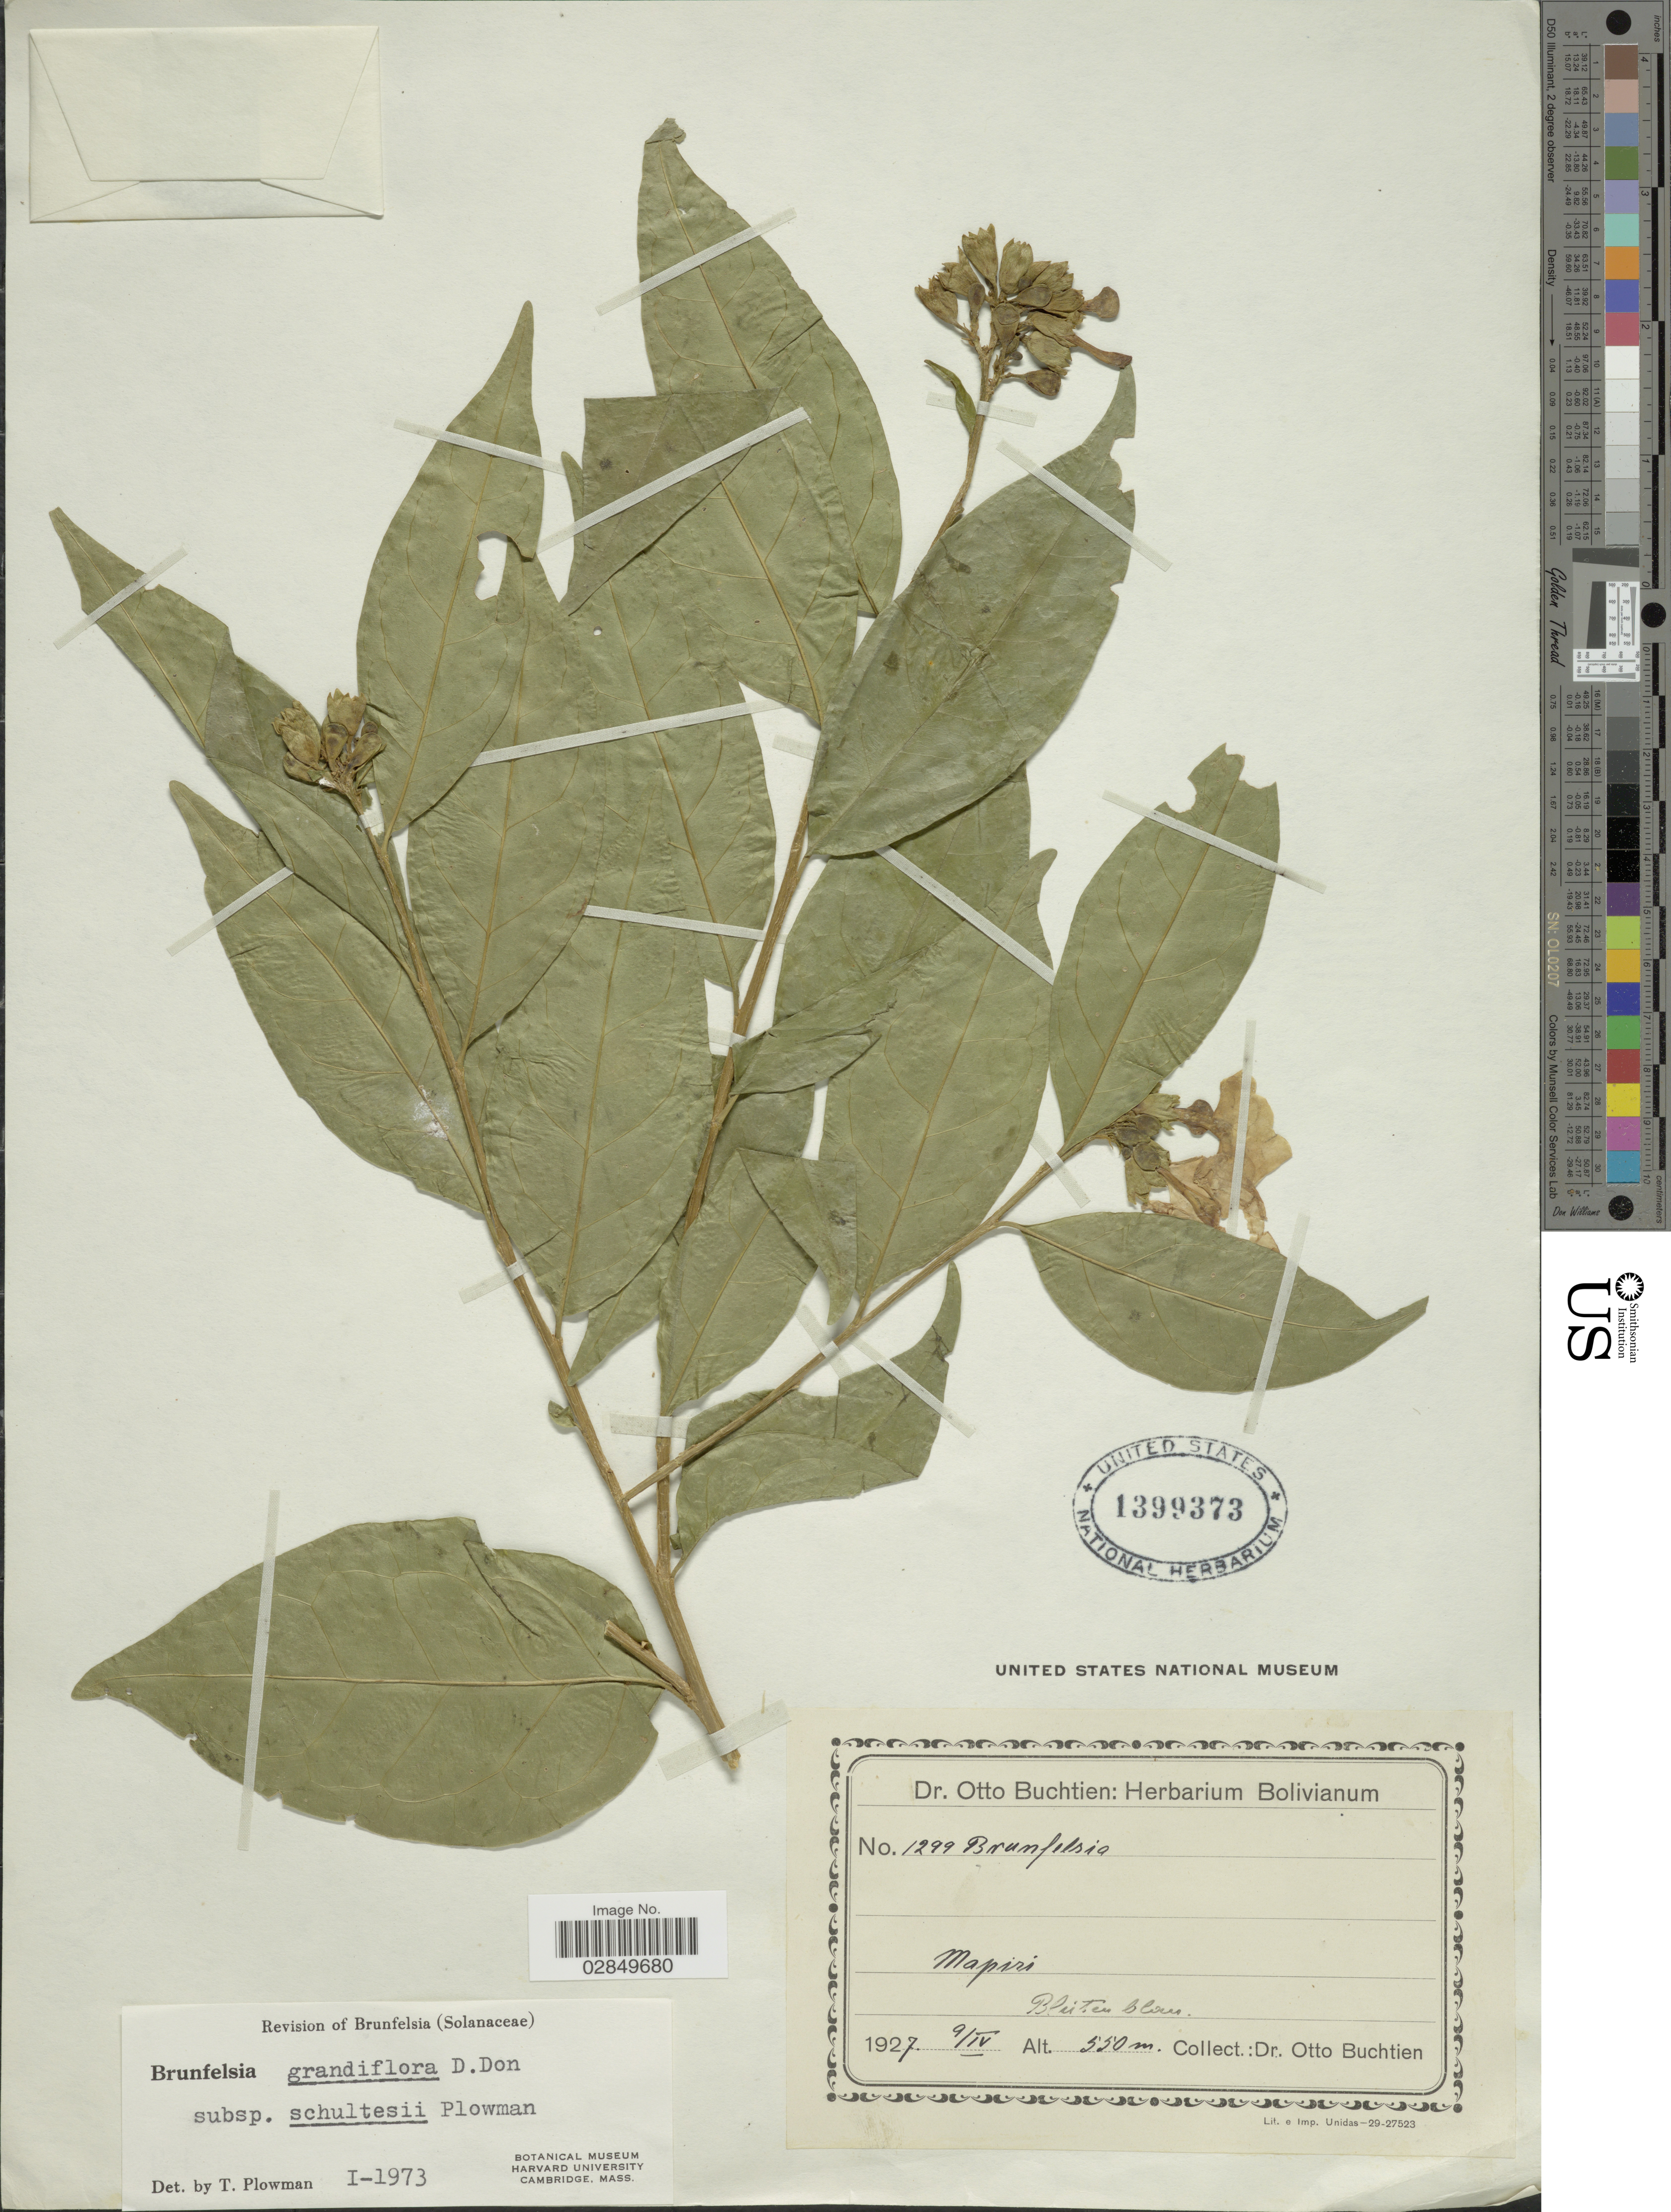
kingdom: Plantae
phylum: Tracheophyta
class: Magnoliopsida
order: Solanales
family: Solanaceae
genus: Brunfelsia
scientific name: Brunfelsia grandiflora subsp. schultesii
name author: Plowman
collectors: O. Buchtien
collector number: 1299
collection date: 1927-04-09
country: Bolivia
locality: Mapiri.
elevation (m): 550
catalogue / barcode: US 1399373